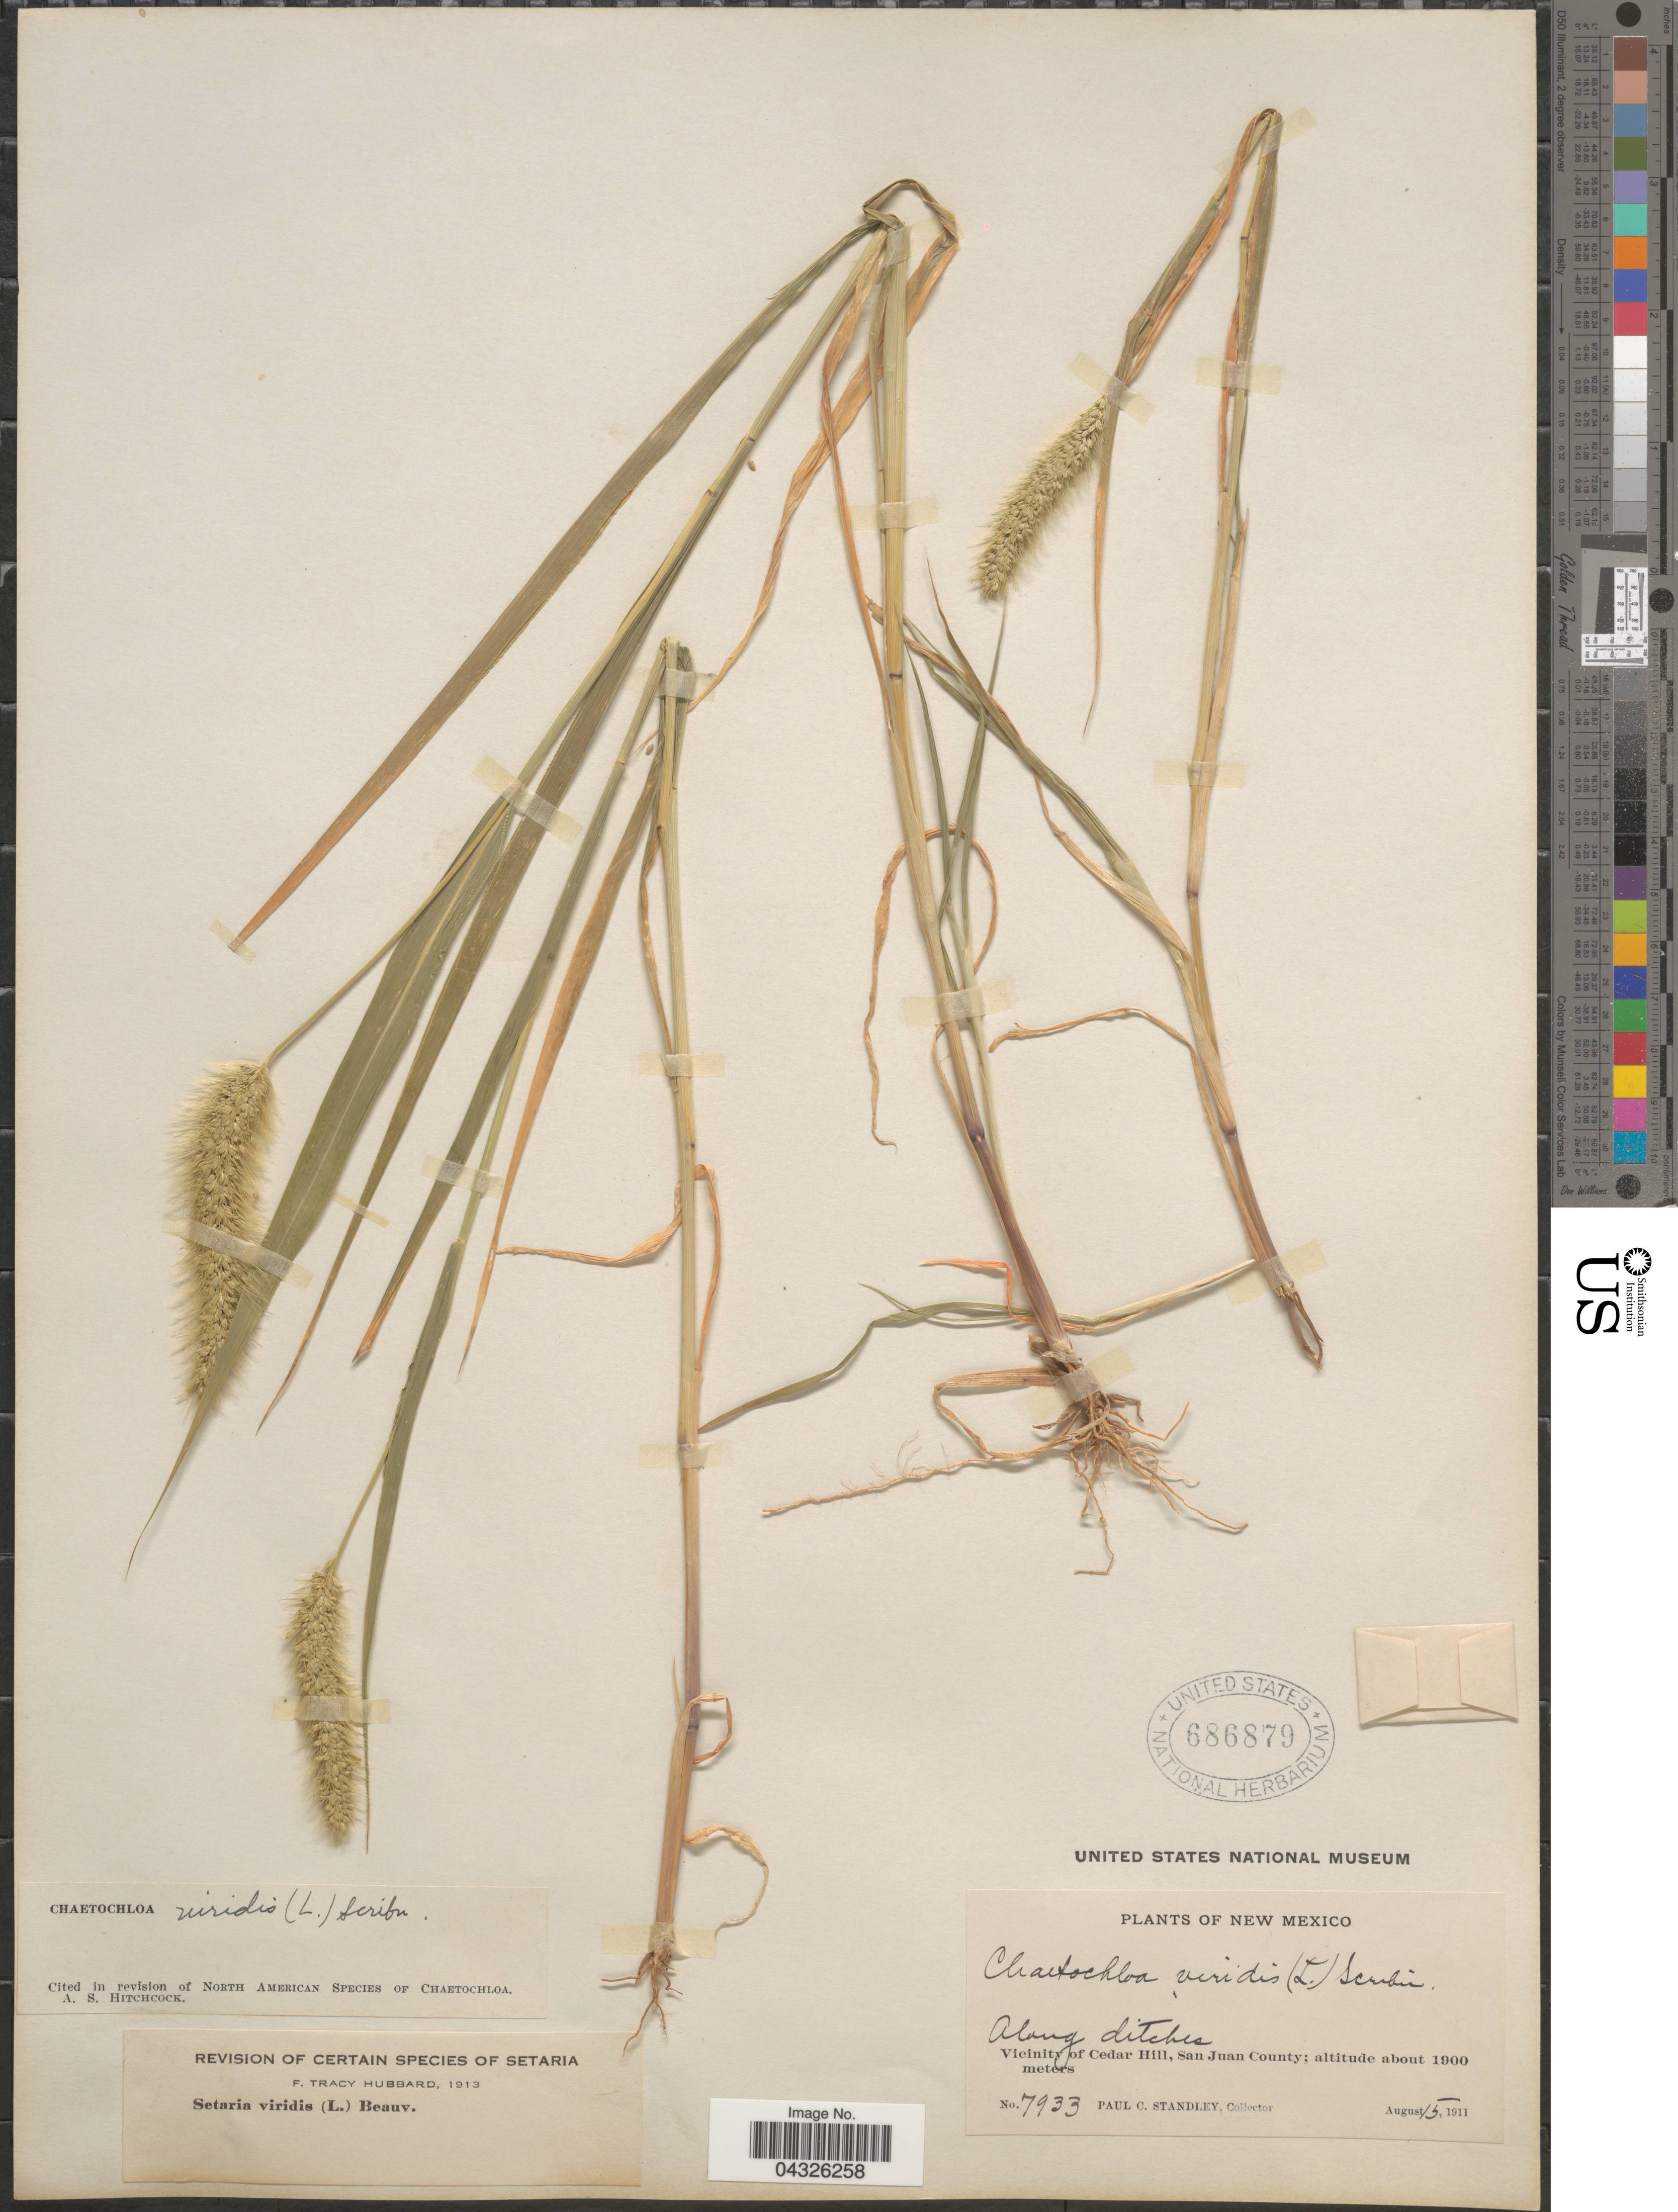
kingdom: Plantae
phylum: Tracheophyta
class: Liliopsida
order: Poales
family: Poaceae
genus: Setaria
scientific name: Setaria viridis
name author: (L.) P. Beauv.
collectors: P. C. Standley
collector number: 7933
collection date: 1911-08-15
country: United States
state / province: New Mexico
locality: Vicinity of Cedar Hill, San Juan County.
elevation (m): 1900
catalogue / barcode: US 686879